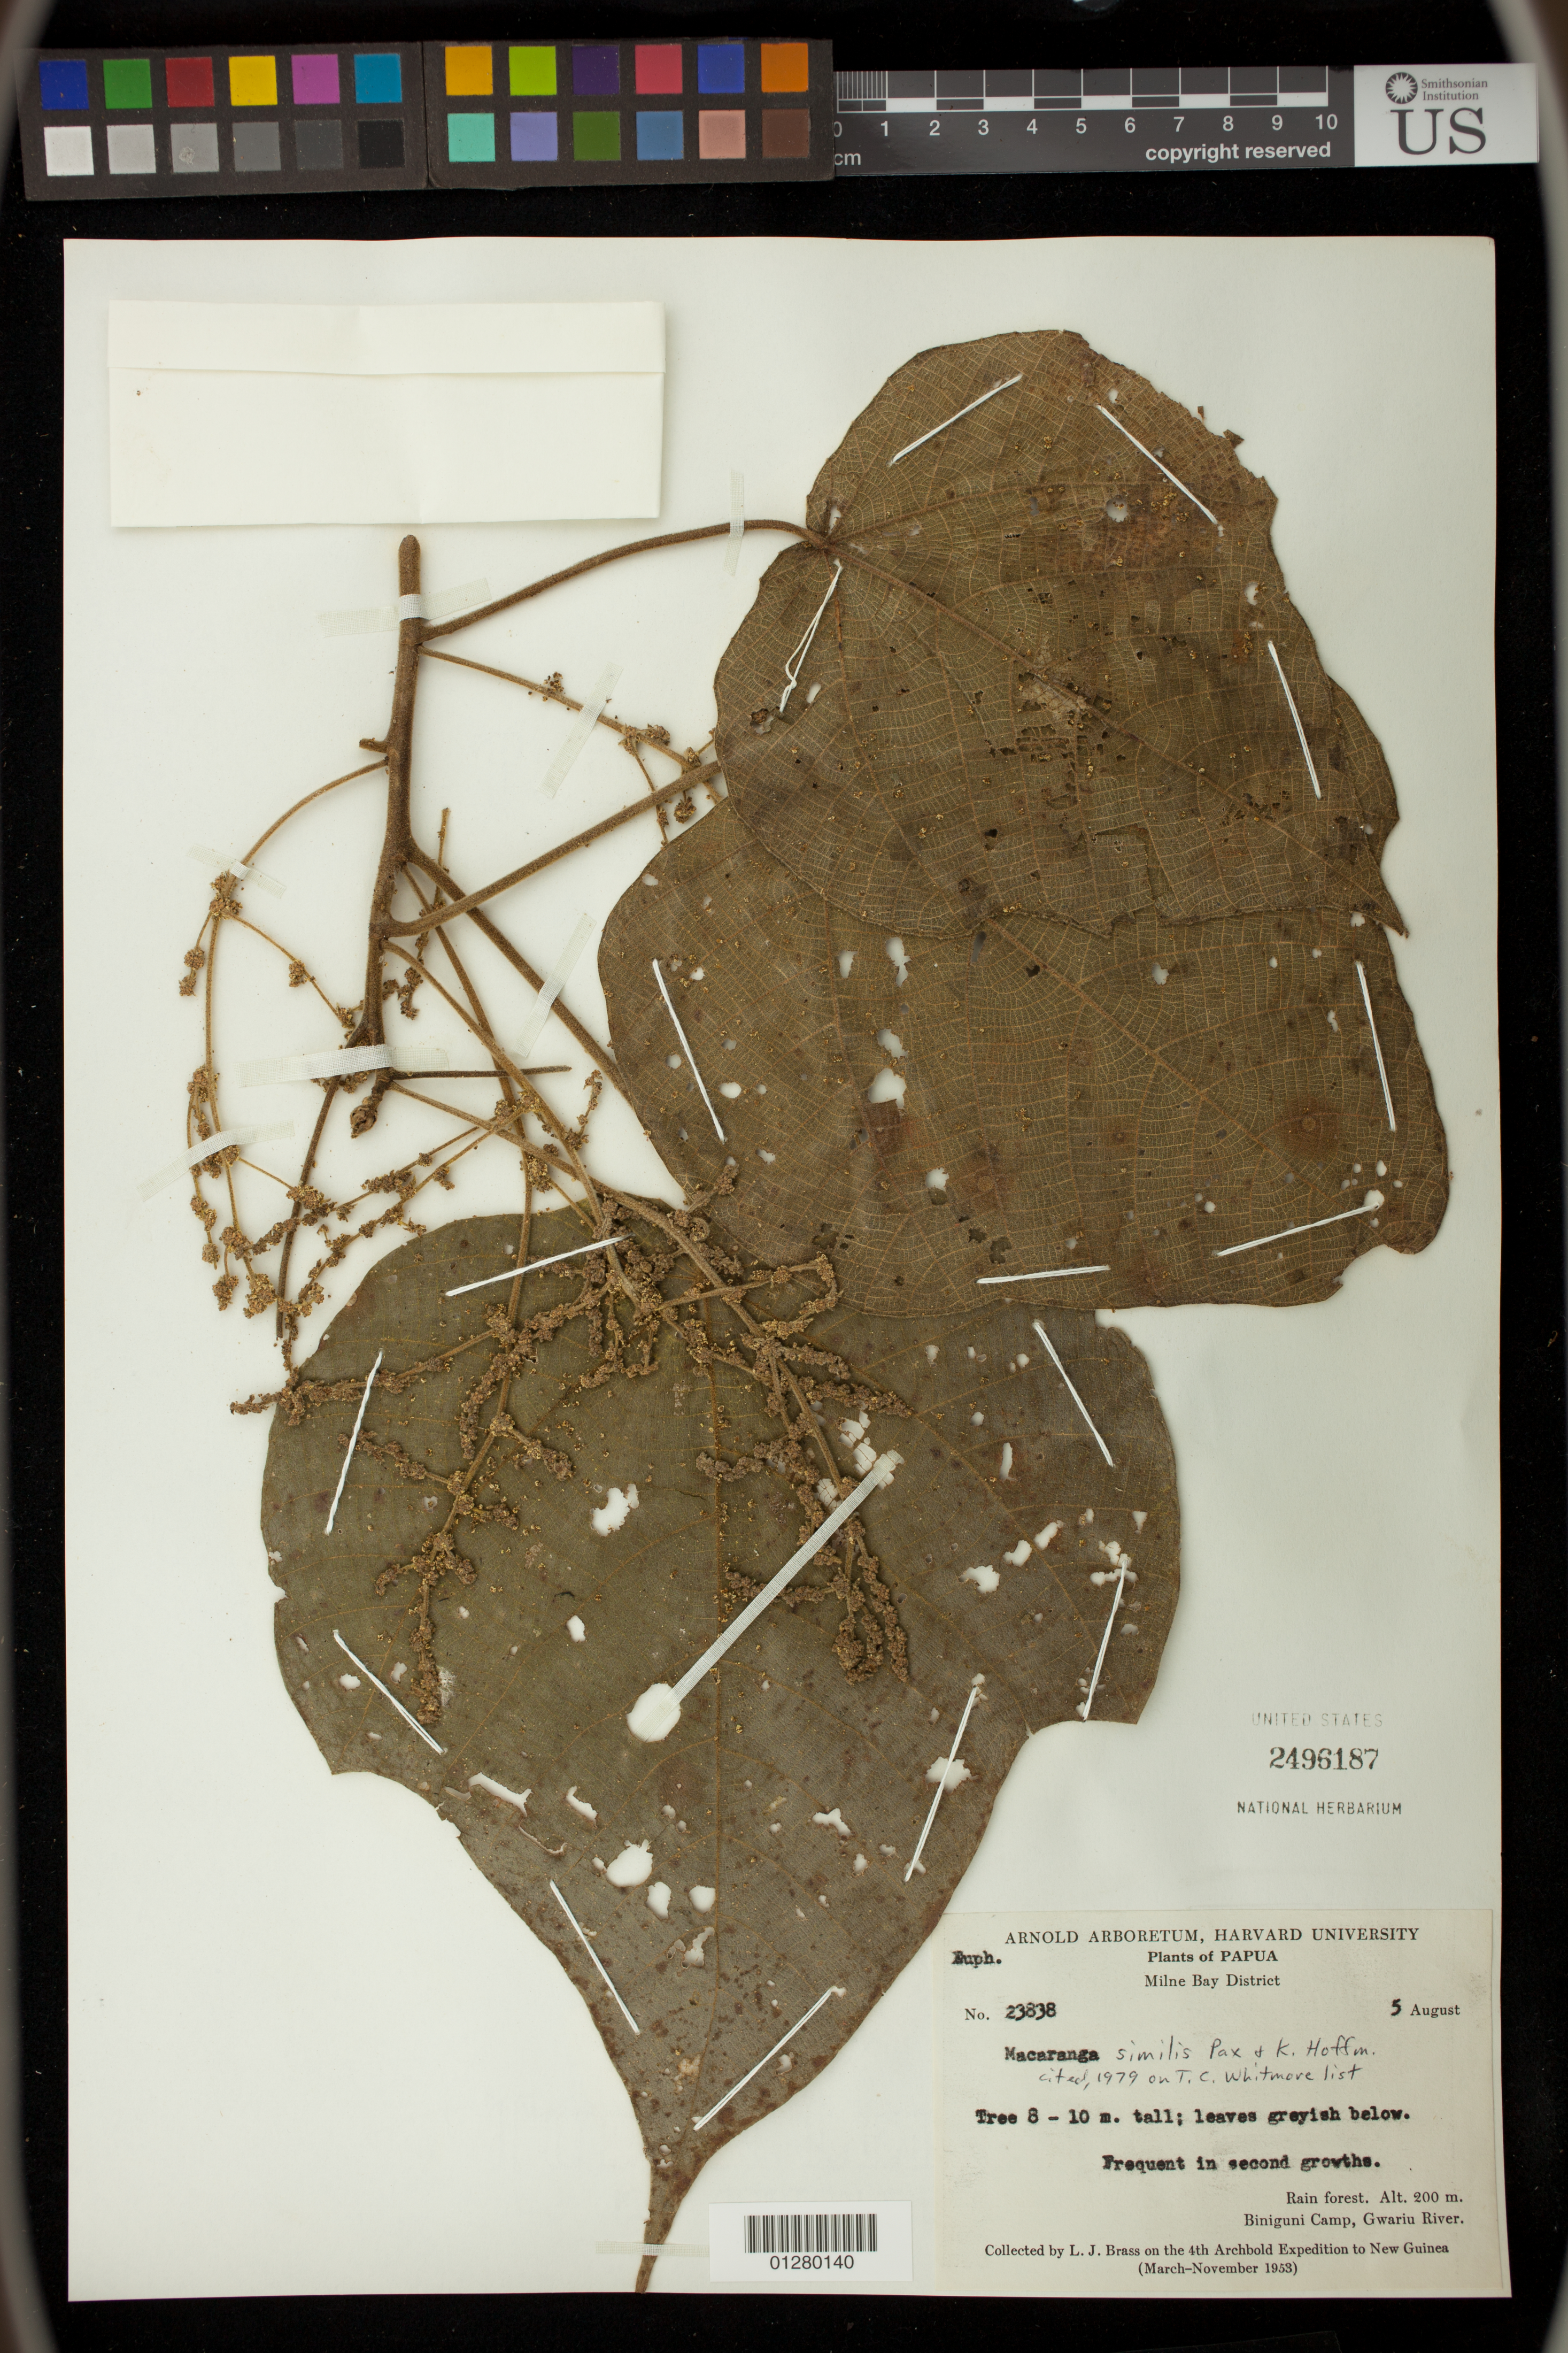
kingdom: Plantae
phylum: Tracheophyta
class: Magnoliopsida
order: Malpighiales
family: Euphorbiaceae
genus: Macaranga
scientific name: Macaranga similis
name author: Pax & K. Hoffm.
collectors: L. J. Brass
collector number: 23838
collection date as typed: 05 Aug 1953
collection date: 1953-08-05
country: Papua New Guinea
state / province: Milne Bay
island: New Guinea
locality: Biniguni camp, gwariu river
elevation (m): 200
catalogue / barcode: US 2496187